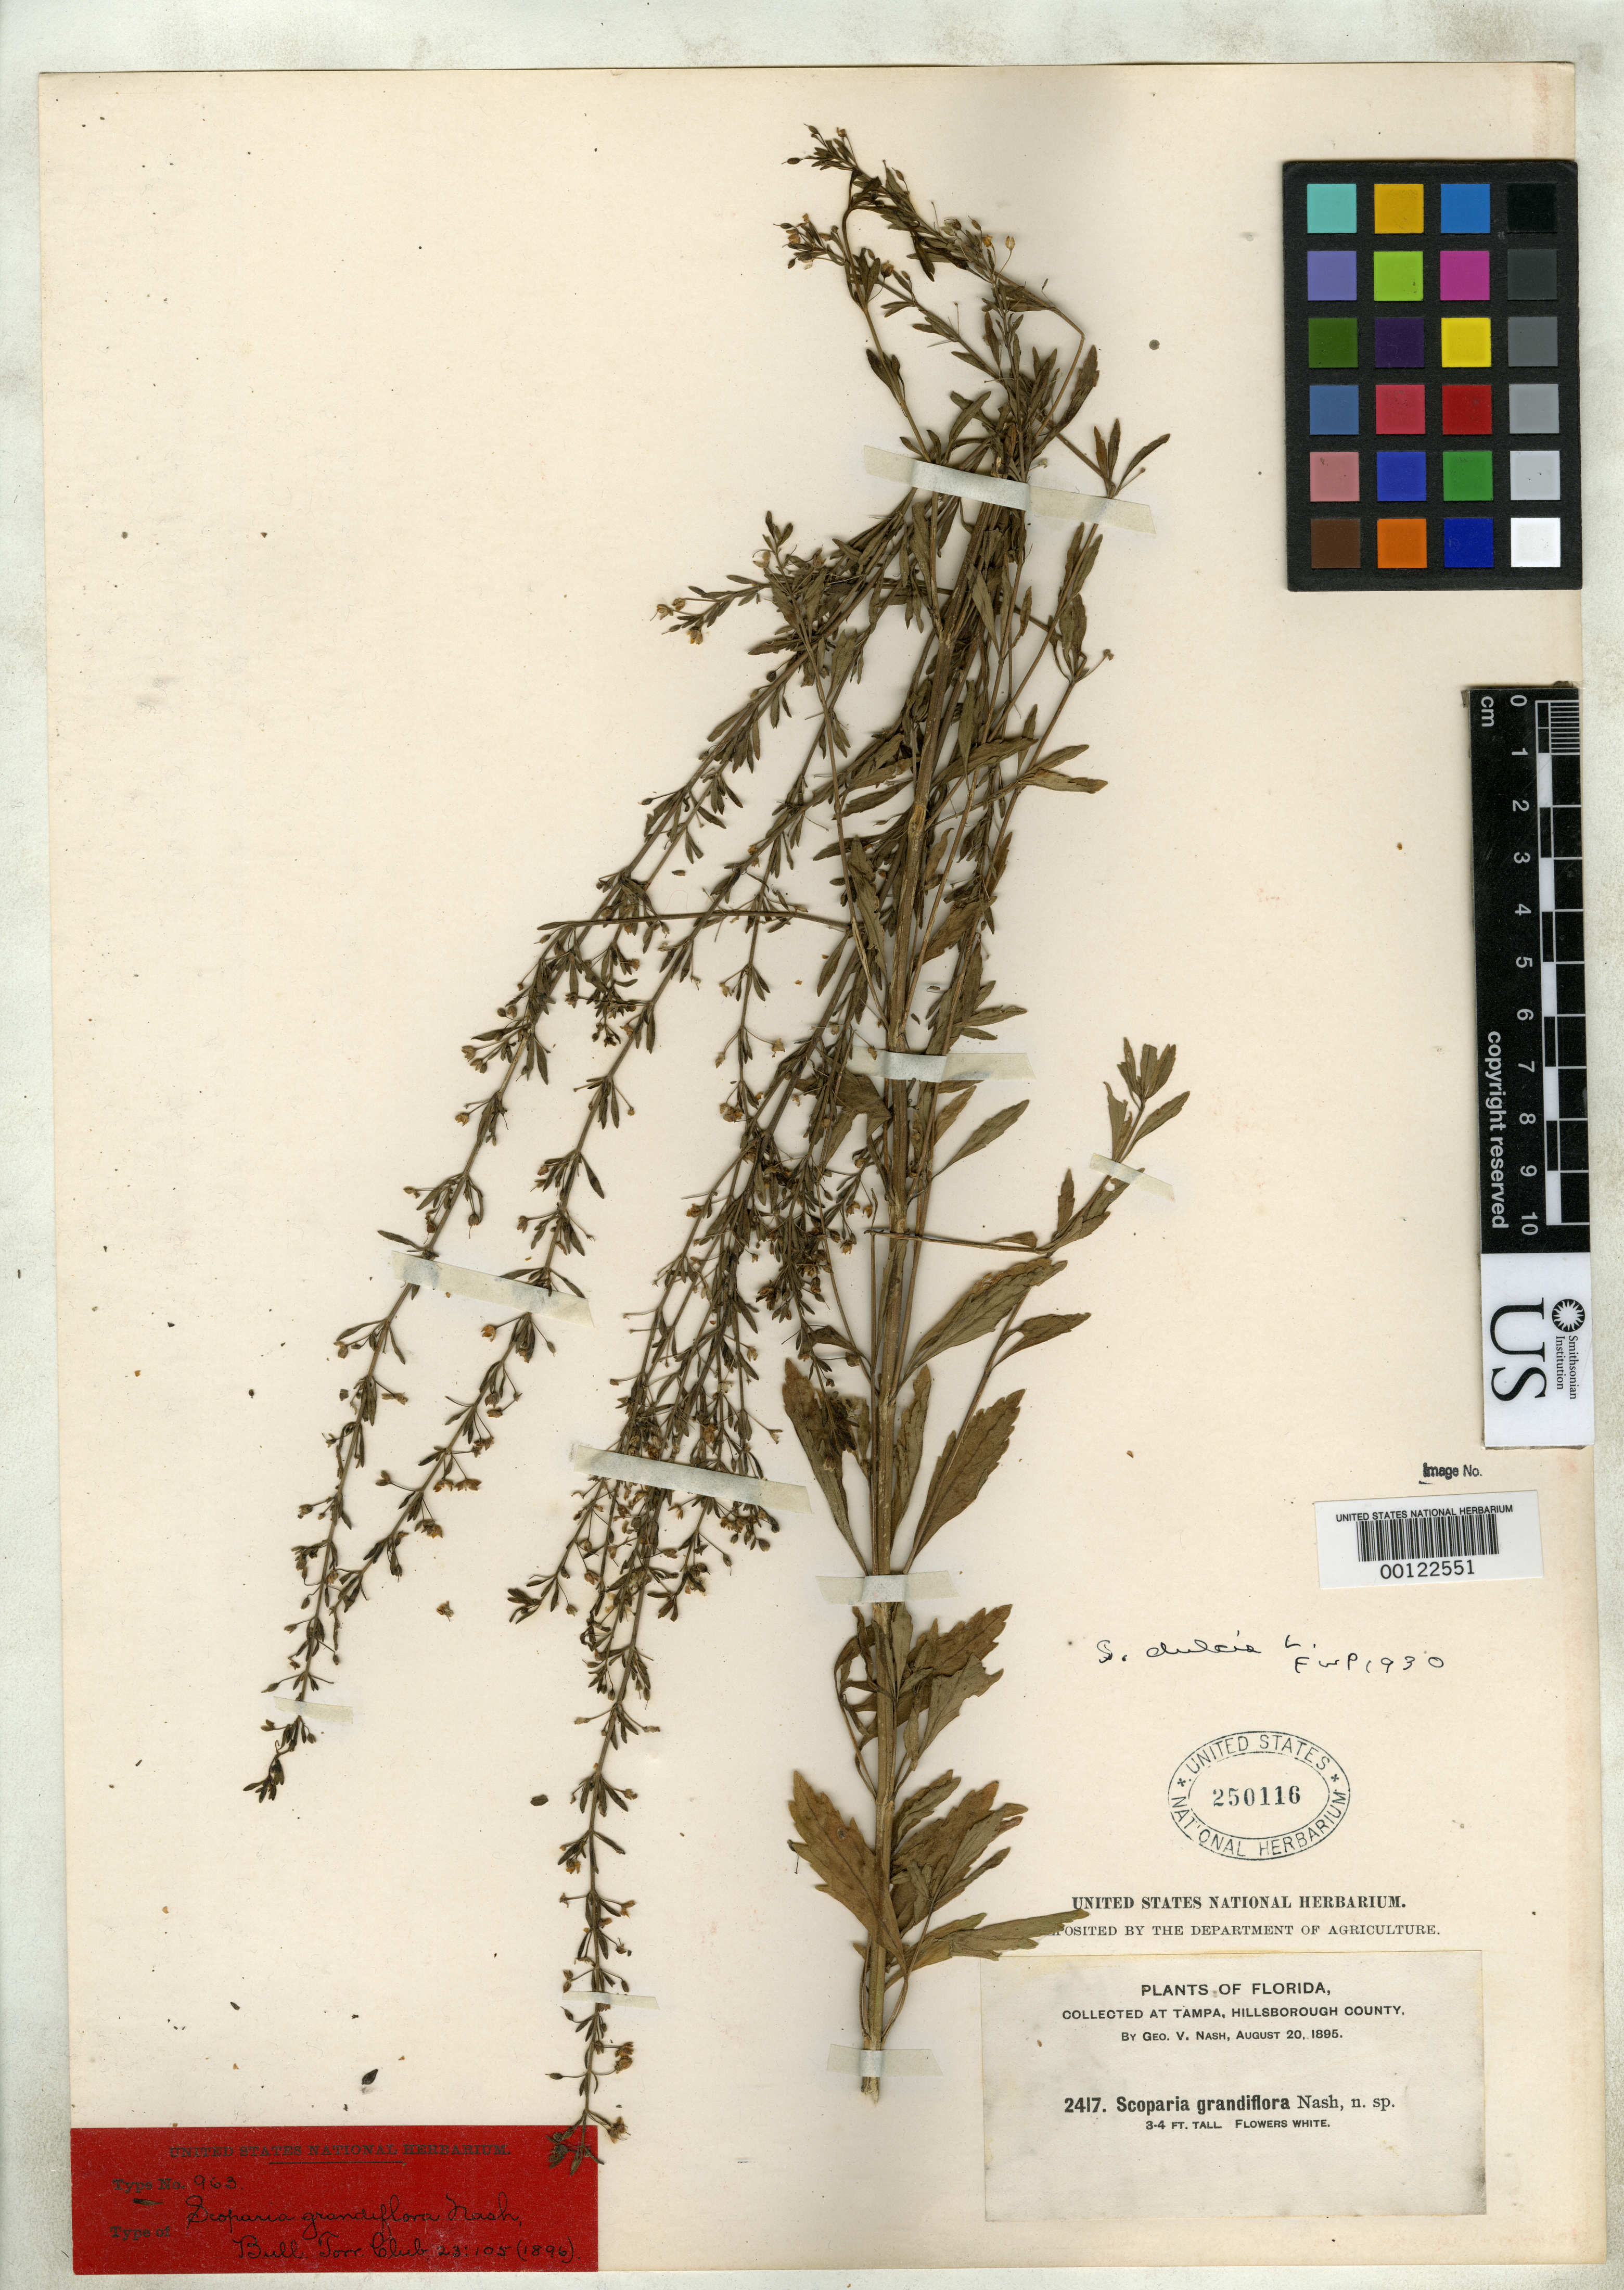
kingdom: Plantae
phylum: Tracheophyta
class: Magnoliopsida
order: Lamiales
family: Plantaginaceae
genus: Scoparia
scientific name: Scoparia grandiflora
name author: Nash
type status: Isotype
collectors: G. V. Nash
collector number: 2417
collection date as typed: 20 Aug 1895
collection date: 1895-08-20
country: United States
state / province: Florida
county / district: Hillsborough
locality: Tampa.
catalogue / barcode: US 250116